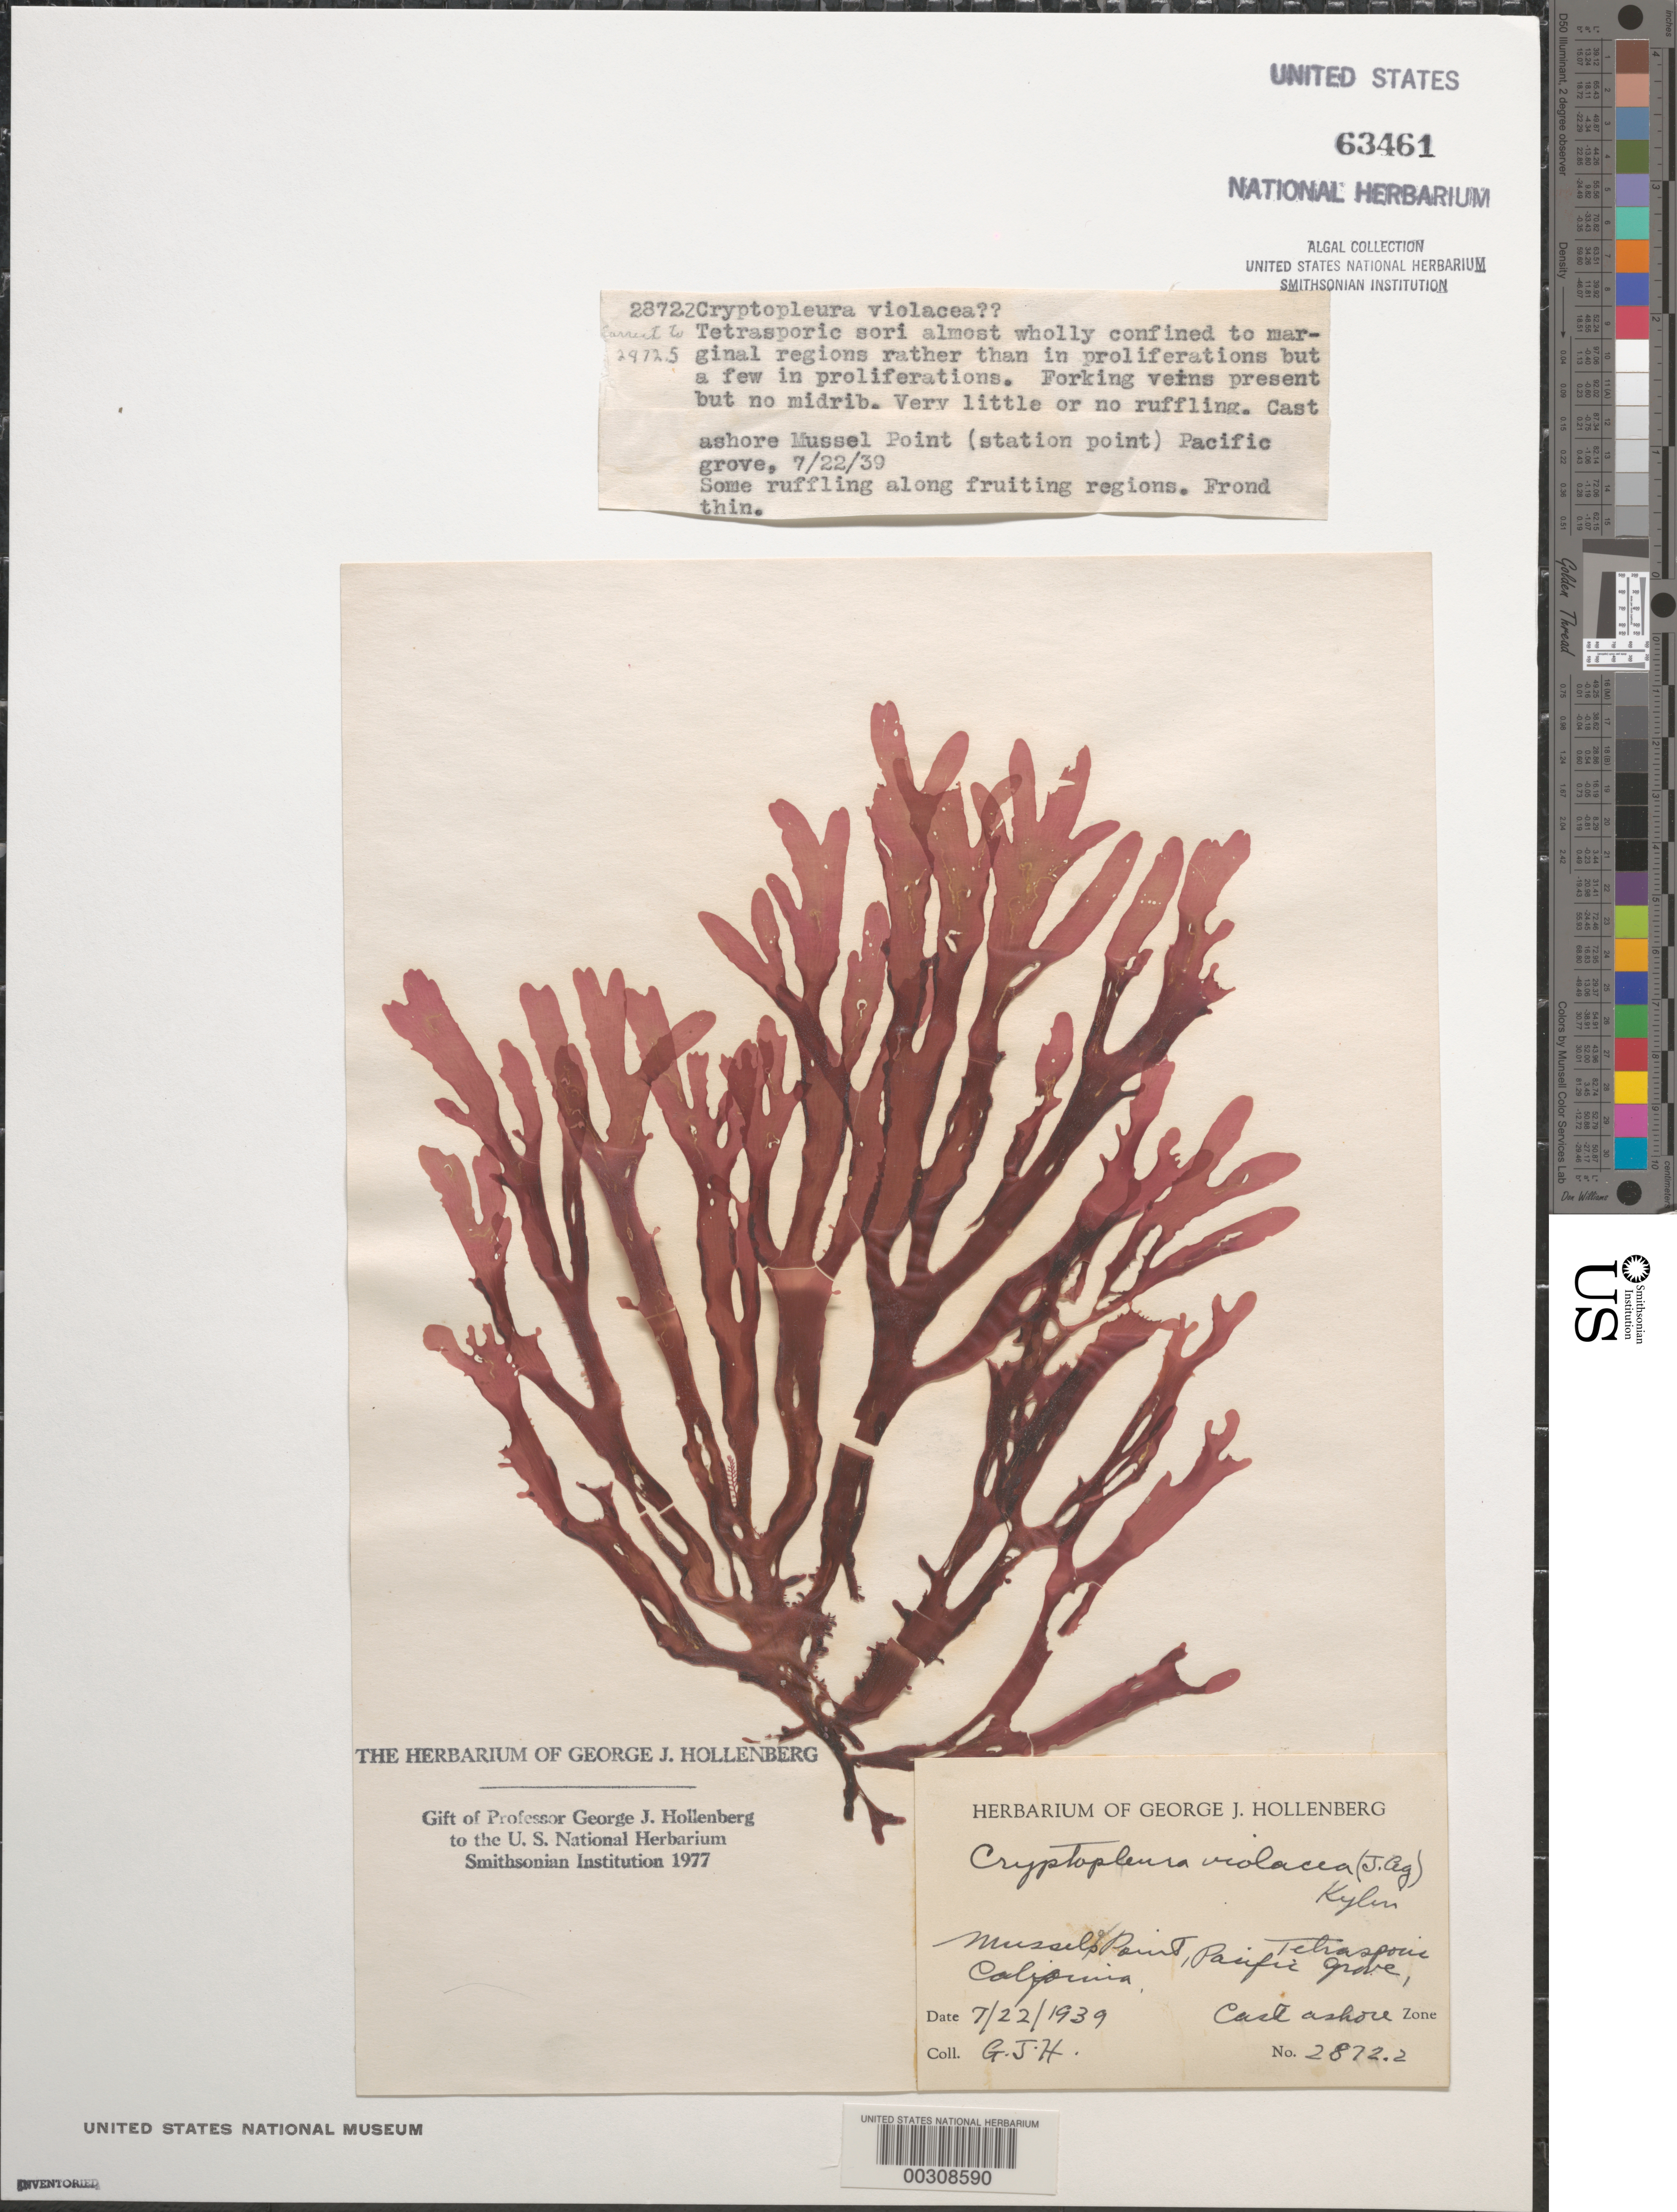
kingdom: Plantae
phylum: Rhodophyta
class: Florideophyceae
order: Ceramiales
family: Delesseriaceae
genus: Cryptopleura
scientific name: Cryptopleura violacea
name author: (J. Ag.) Kylin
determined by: Hollenberg, George J.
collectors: G. Hollenberg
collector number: GJH 2872.2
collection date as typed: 22 Jul 1939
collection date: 1939-07-22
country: United States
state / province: California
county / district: Monterey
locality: Mussel Point (Station Point), Pacific Grove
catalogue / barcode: US 63461